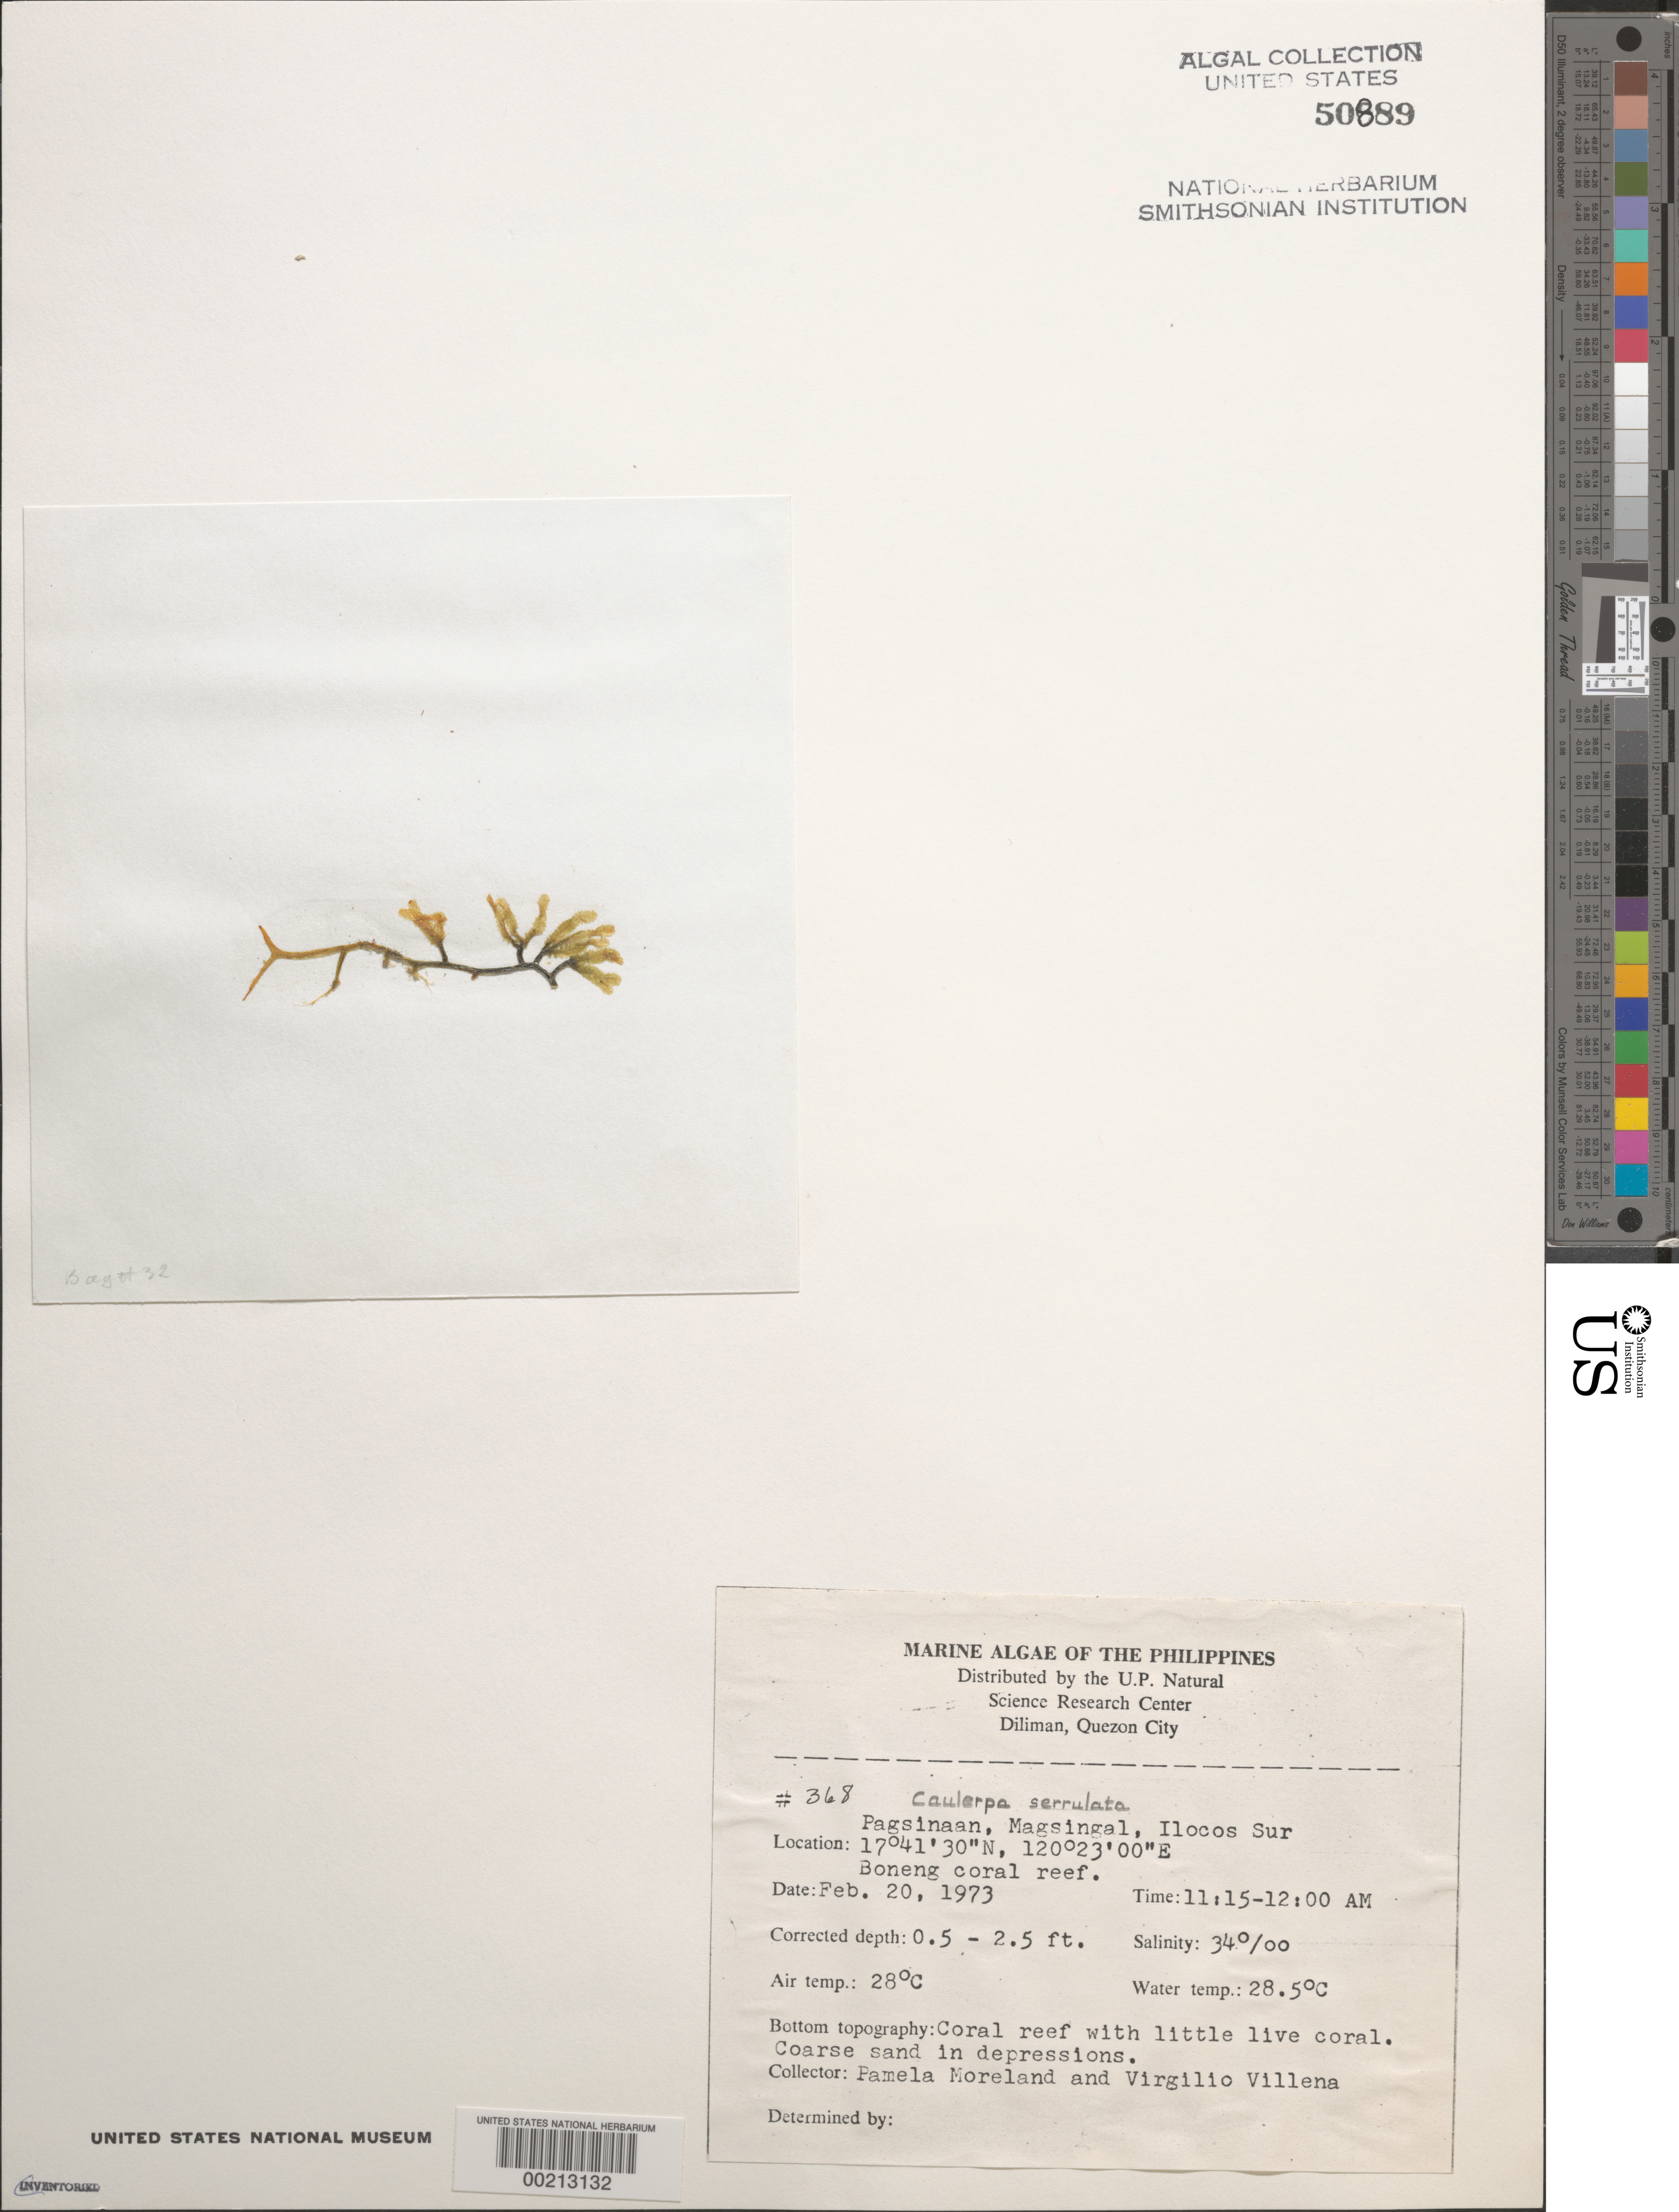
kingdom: Plantae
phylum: Chlorophyta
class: Ulvophyceae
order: Bryopsidales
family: Caulerpaceae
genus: Caulerpa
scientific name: Caulerpa serrulata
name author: (Forssk.) J. Agardh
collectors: P. Moreland & V. Villena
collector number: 368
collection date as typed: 20 Feb 1973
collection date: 1973-02-20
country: Philippines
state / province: Ilocos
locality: Pagsinaan, magsingal, ilocos sur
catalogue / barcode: US 50889